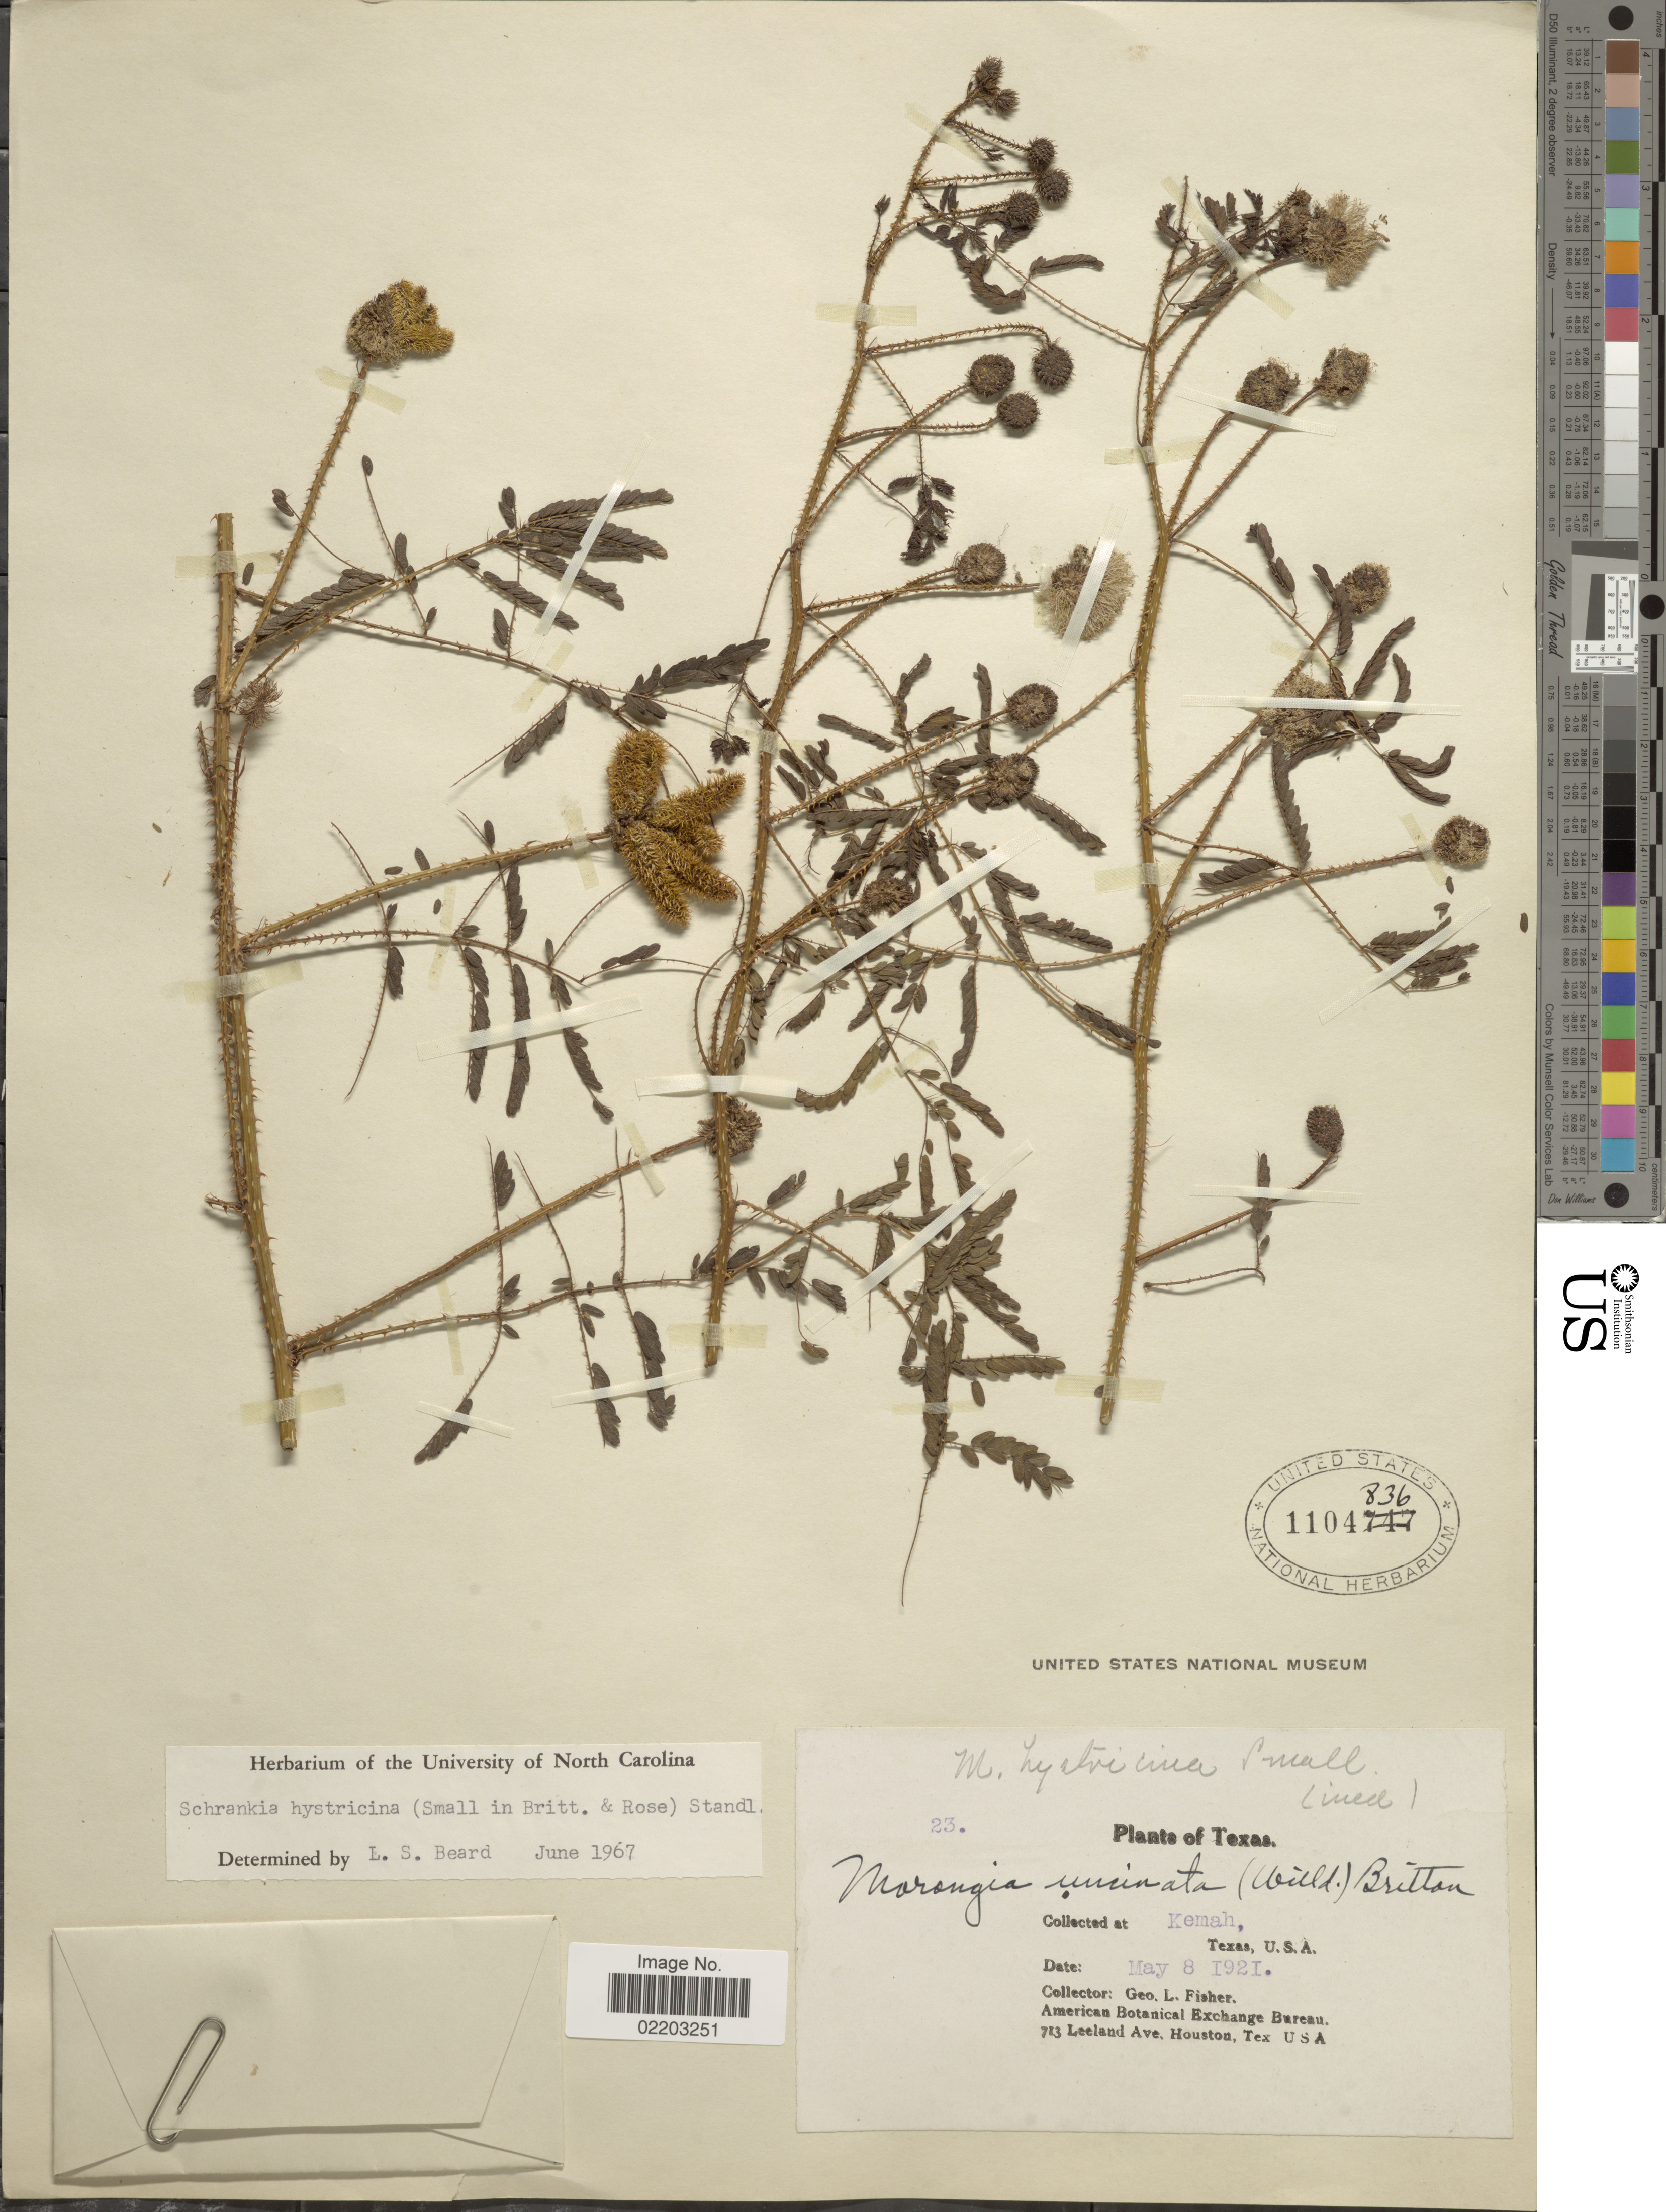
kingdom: Plantae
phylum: Tracheophyta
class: Magnoliopsida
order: Fabales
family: Fabaceae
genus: Mimosa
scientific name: Mimosa hystricina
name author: (Small ex Britton & Rose) B.L. Turner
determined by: Strong, M. T., (US), Smithsonian Institution - National Museum of Natural History (UNITED STATES)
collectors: G. L. Fisher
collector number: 23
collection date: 1921-05-08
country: United States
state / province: Texas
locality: Kemah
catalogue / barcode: US 1104836